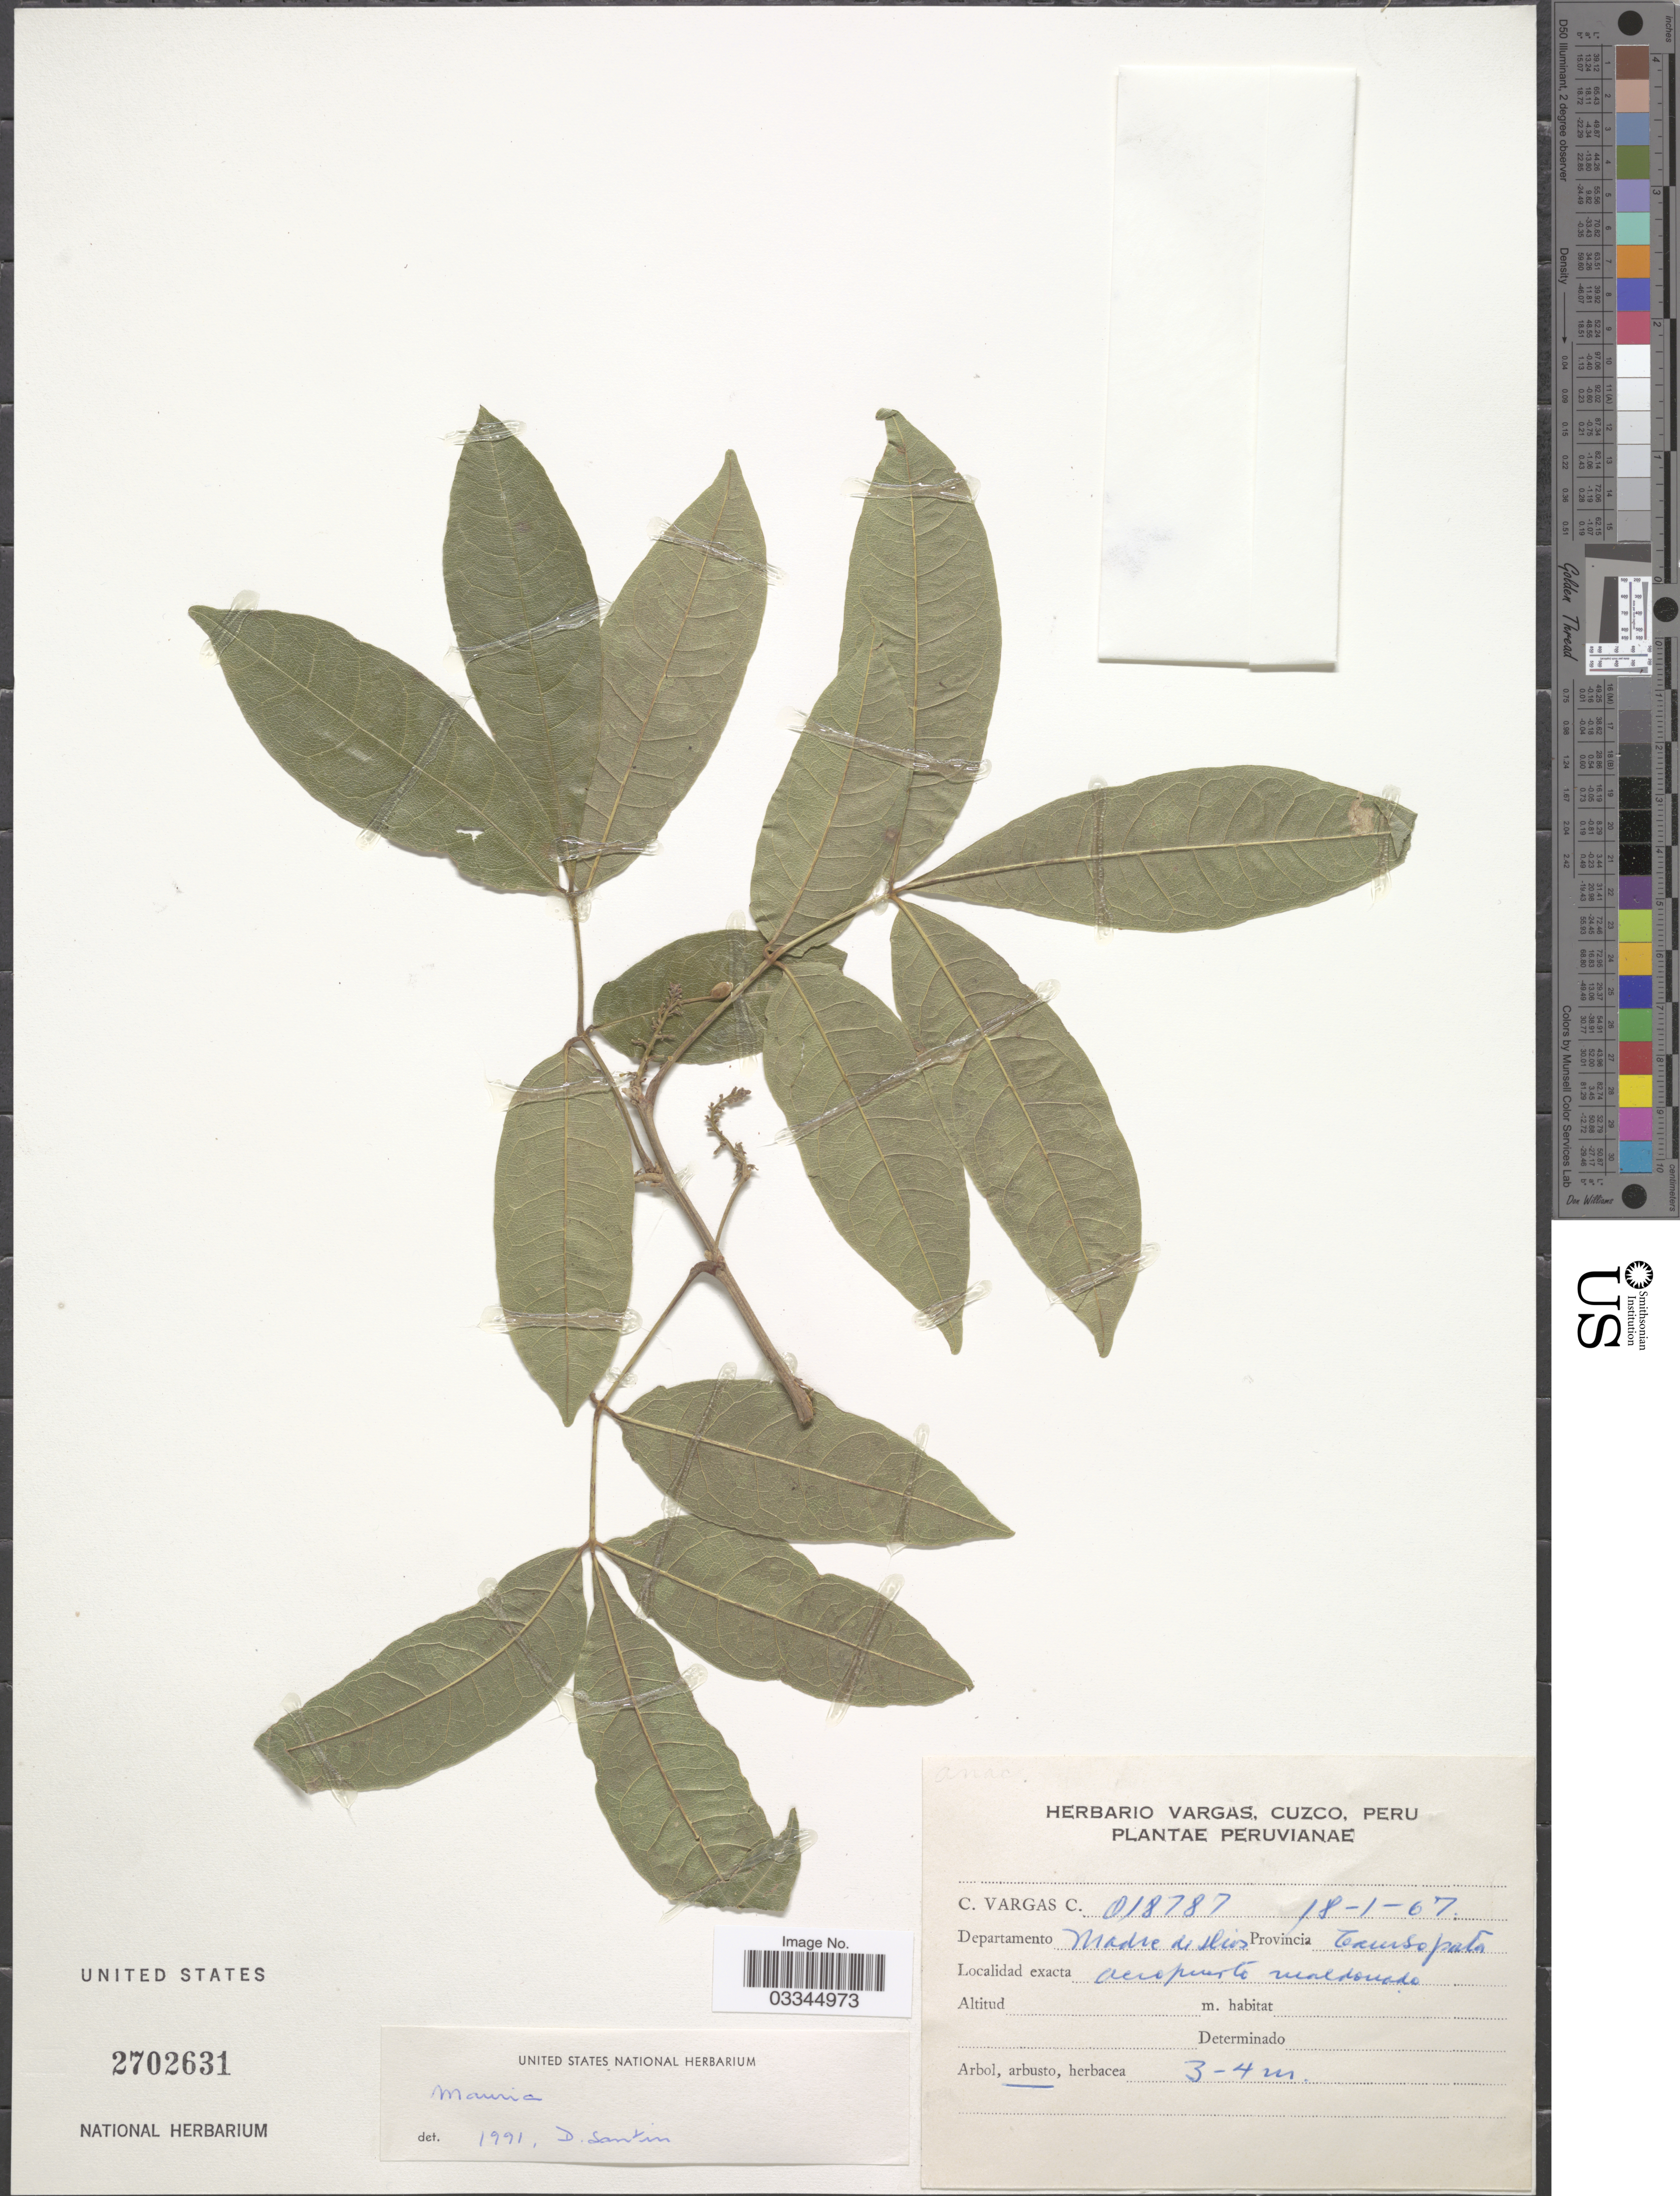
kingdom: Plantae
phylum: Tracheophyta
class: Magnoliopsida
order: Sapindales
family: Anacardiaceae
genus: Mauria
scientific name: Mauria sp.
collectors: C. Vargas Calderón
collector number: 018787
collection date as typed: Transcribed d/m/y: 18/1/67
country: Peru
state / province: Madre de Dios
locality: Departamento Madre de Dios. Provincia Tambopata. Aeropuerto maldonado.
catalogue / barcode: US 2702631